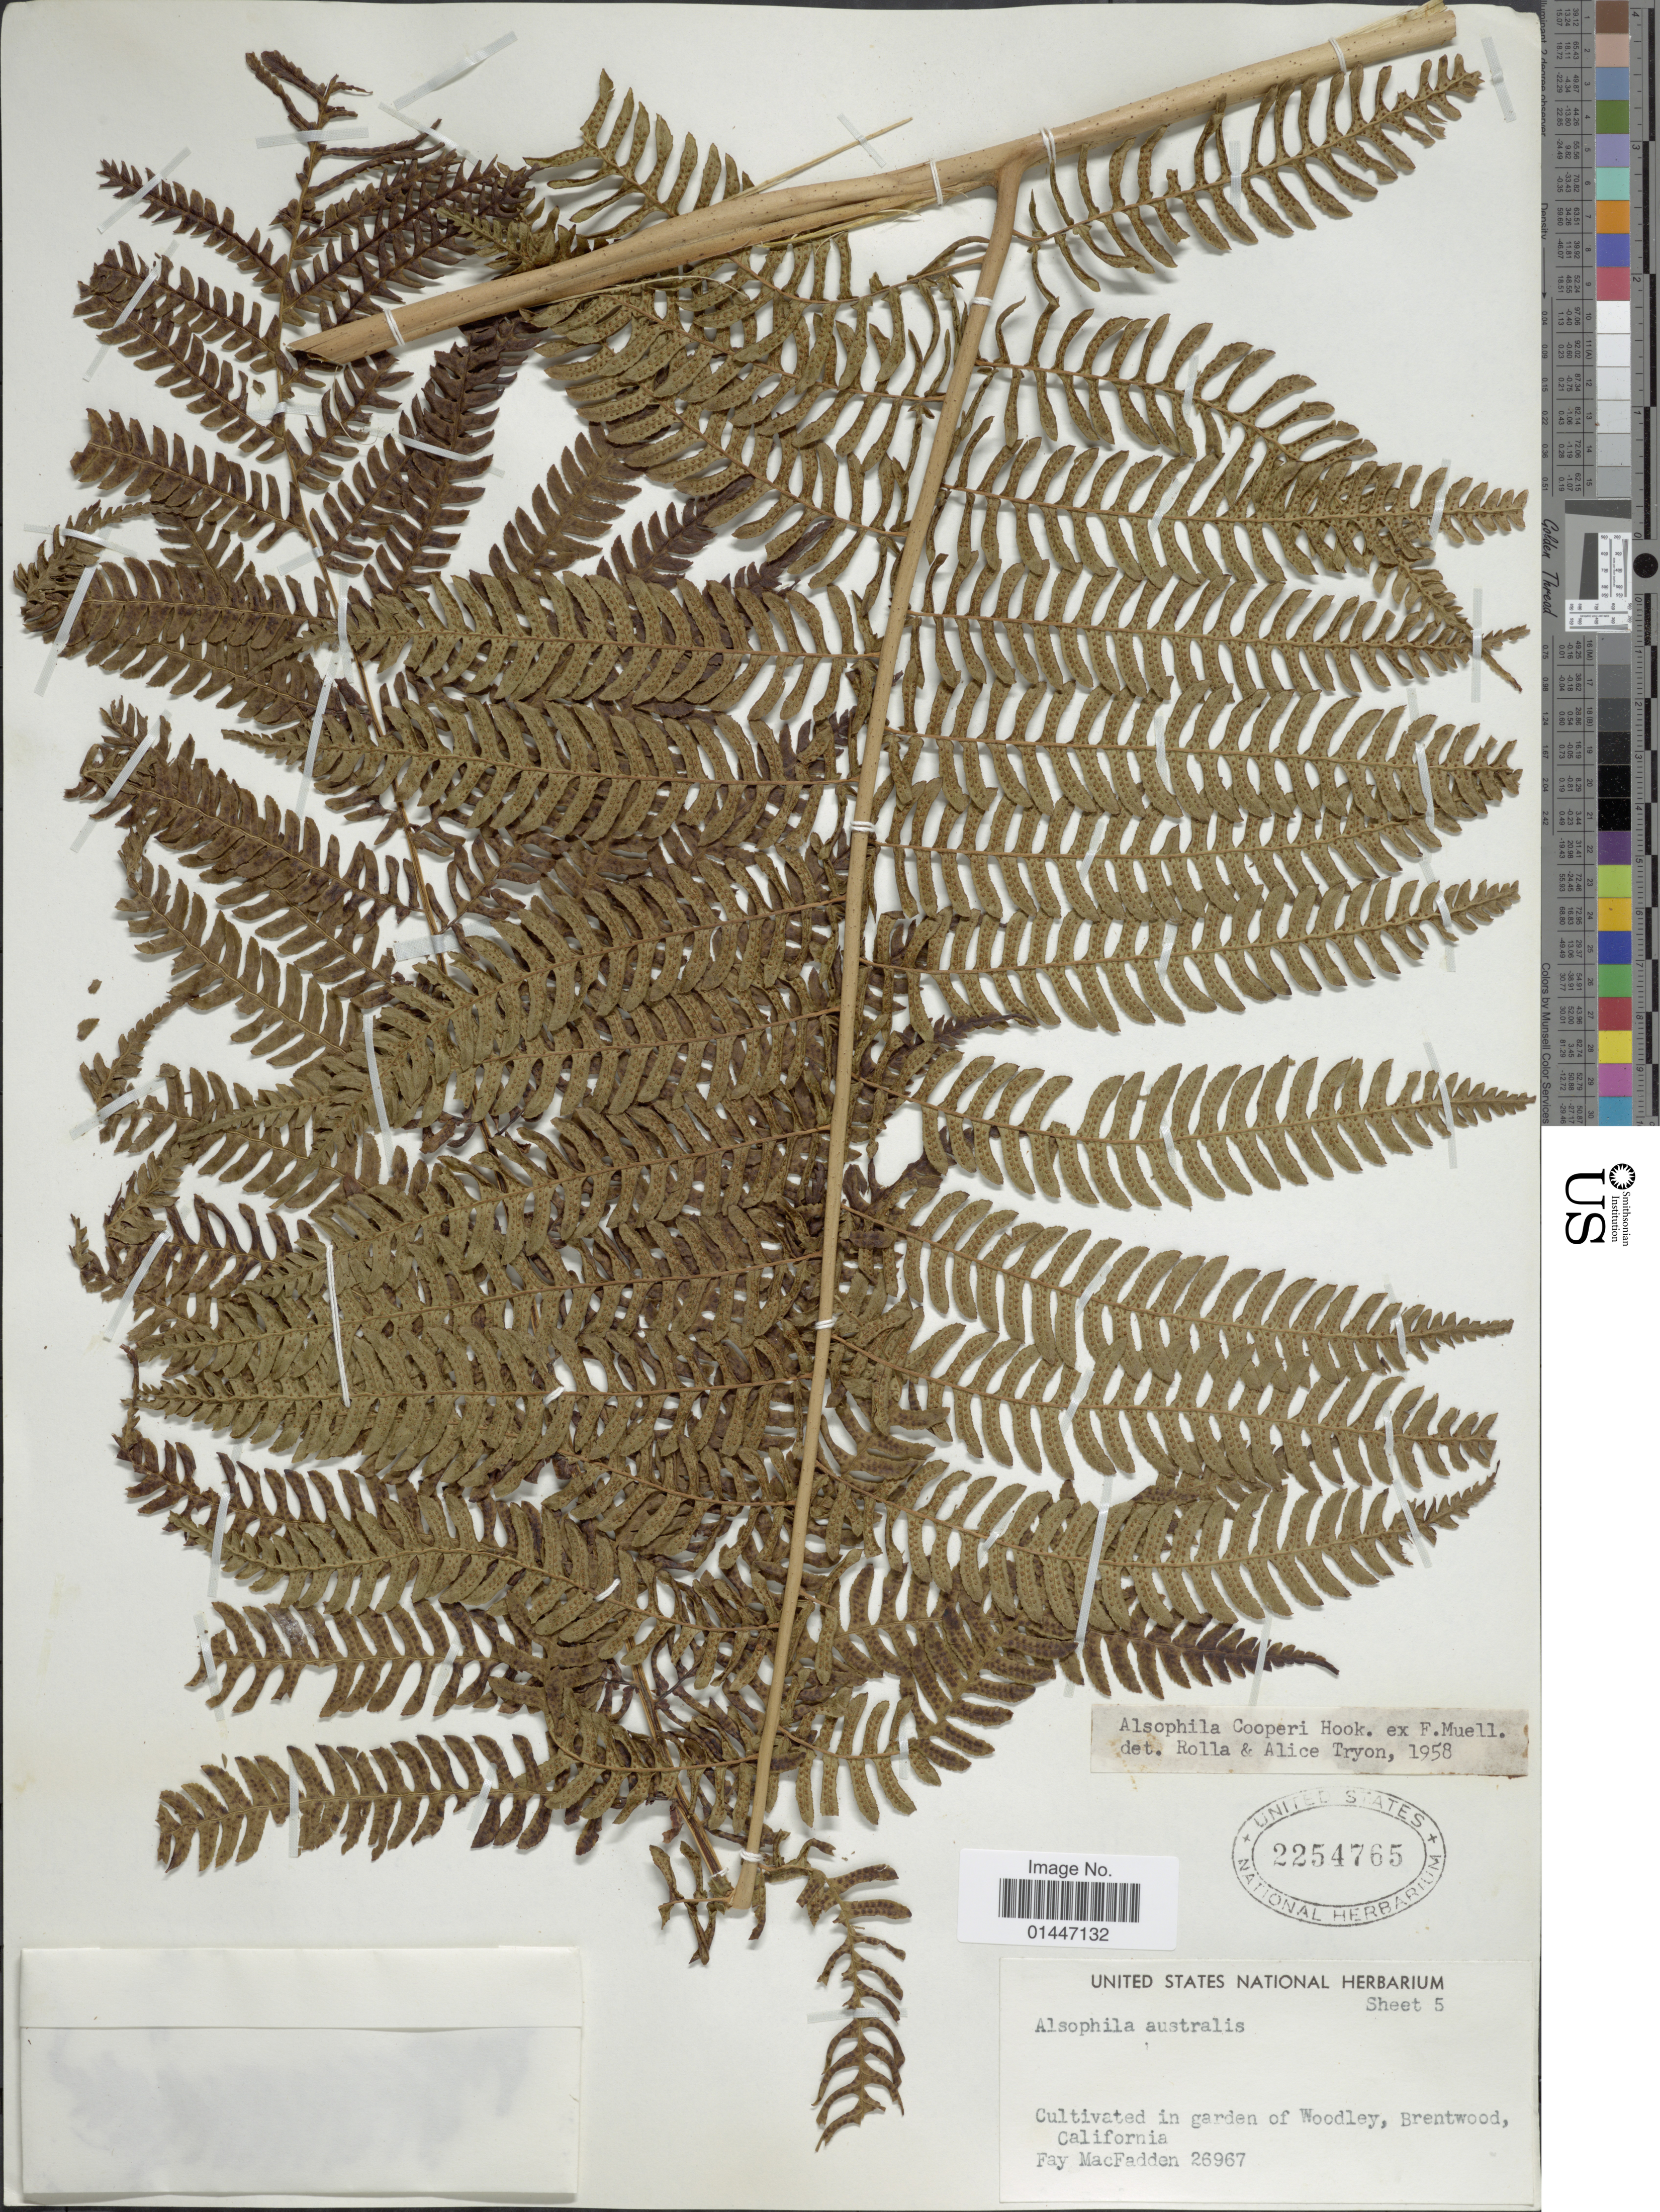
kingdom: Plantae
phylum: Tracheophyta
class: Polypodiopsida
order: Cyatheales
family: Cyatheaceae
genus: Sphaeropteris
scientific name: Sphaeropteris cooperi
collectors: F. MacFadden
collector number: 26967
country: United States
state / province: California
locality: In garden of Woodley, Brentwood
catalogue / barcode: US 2254765